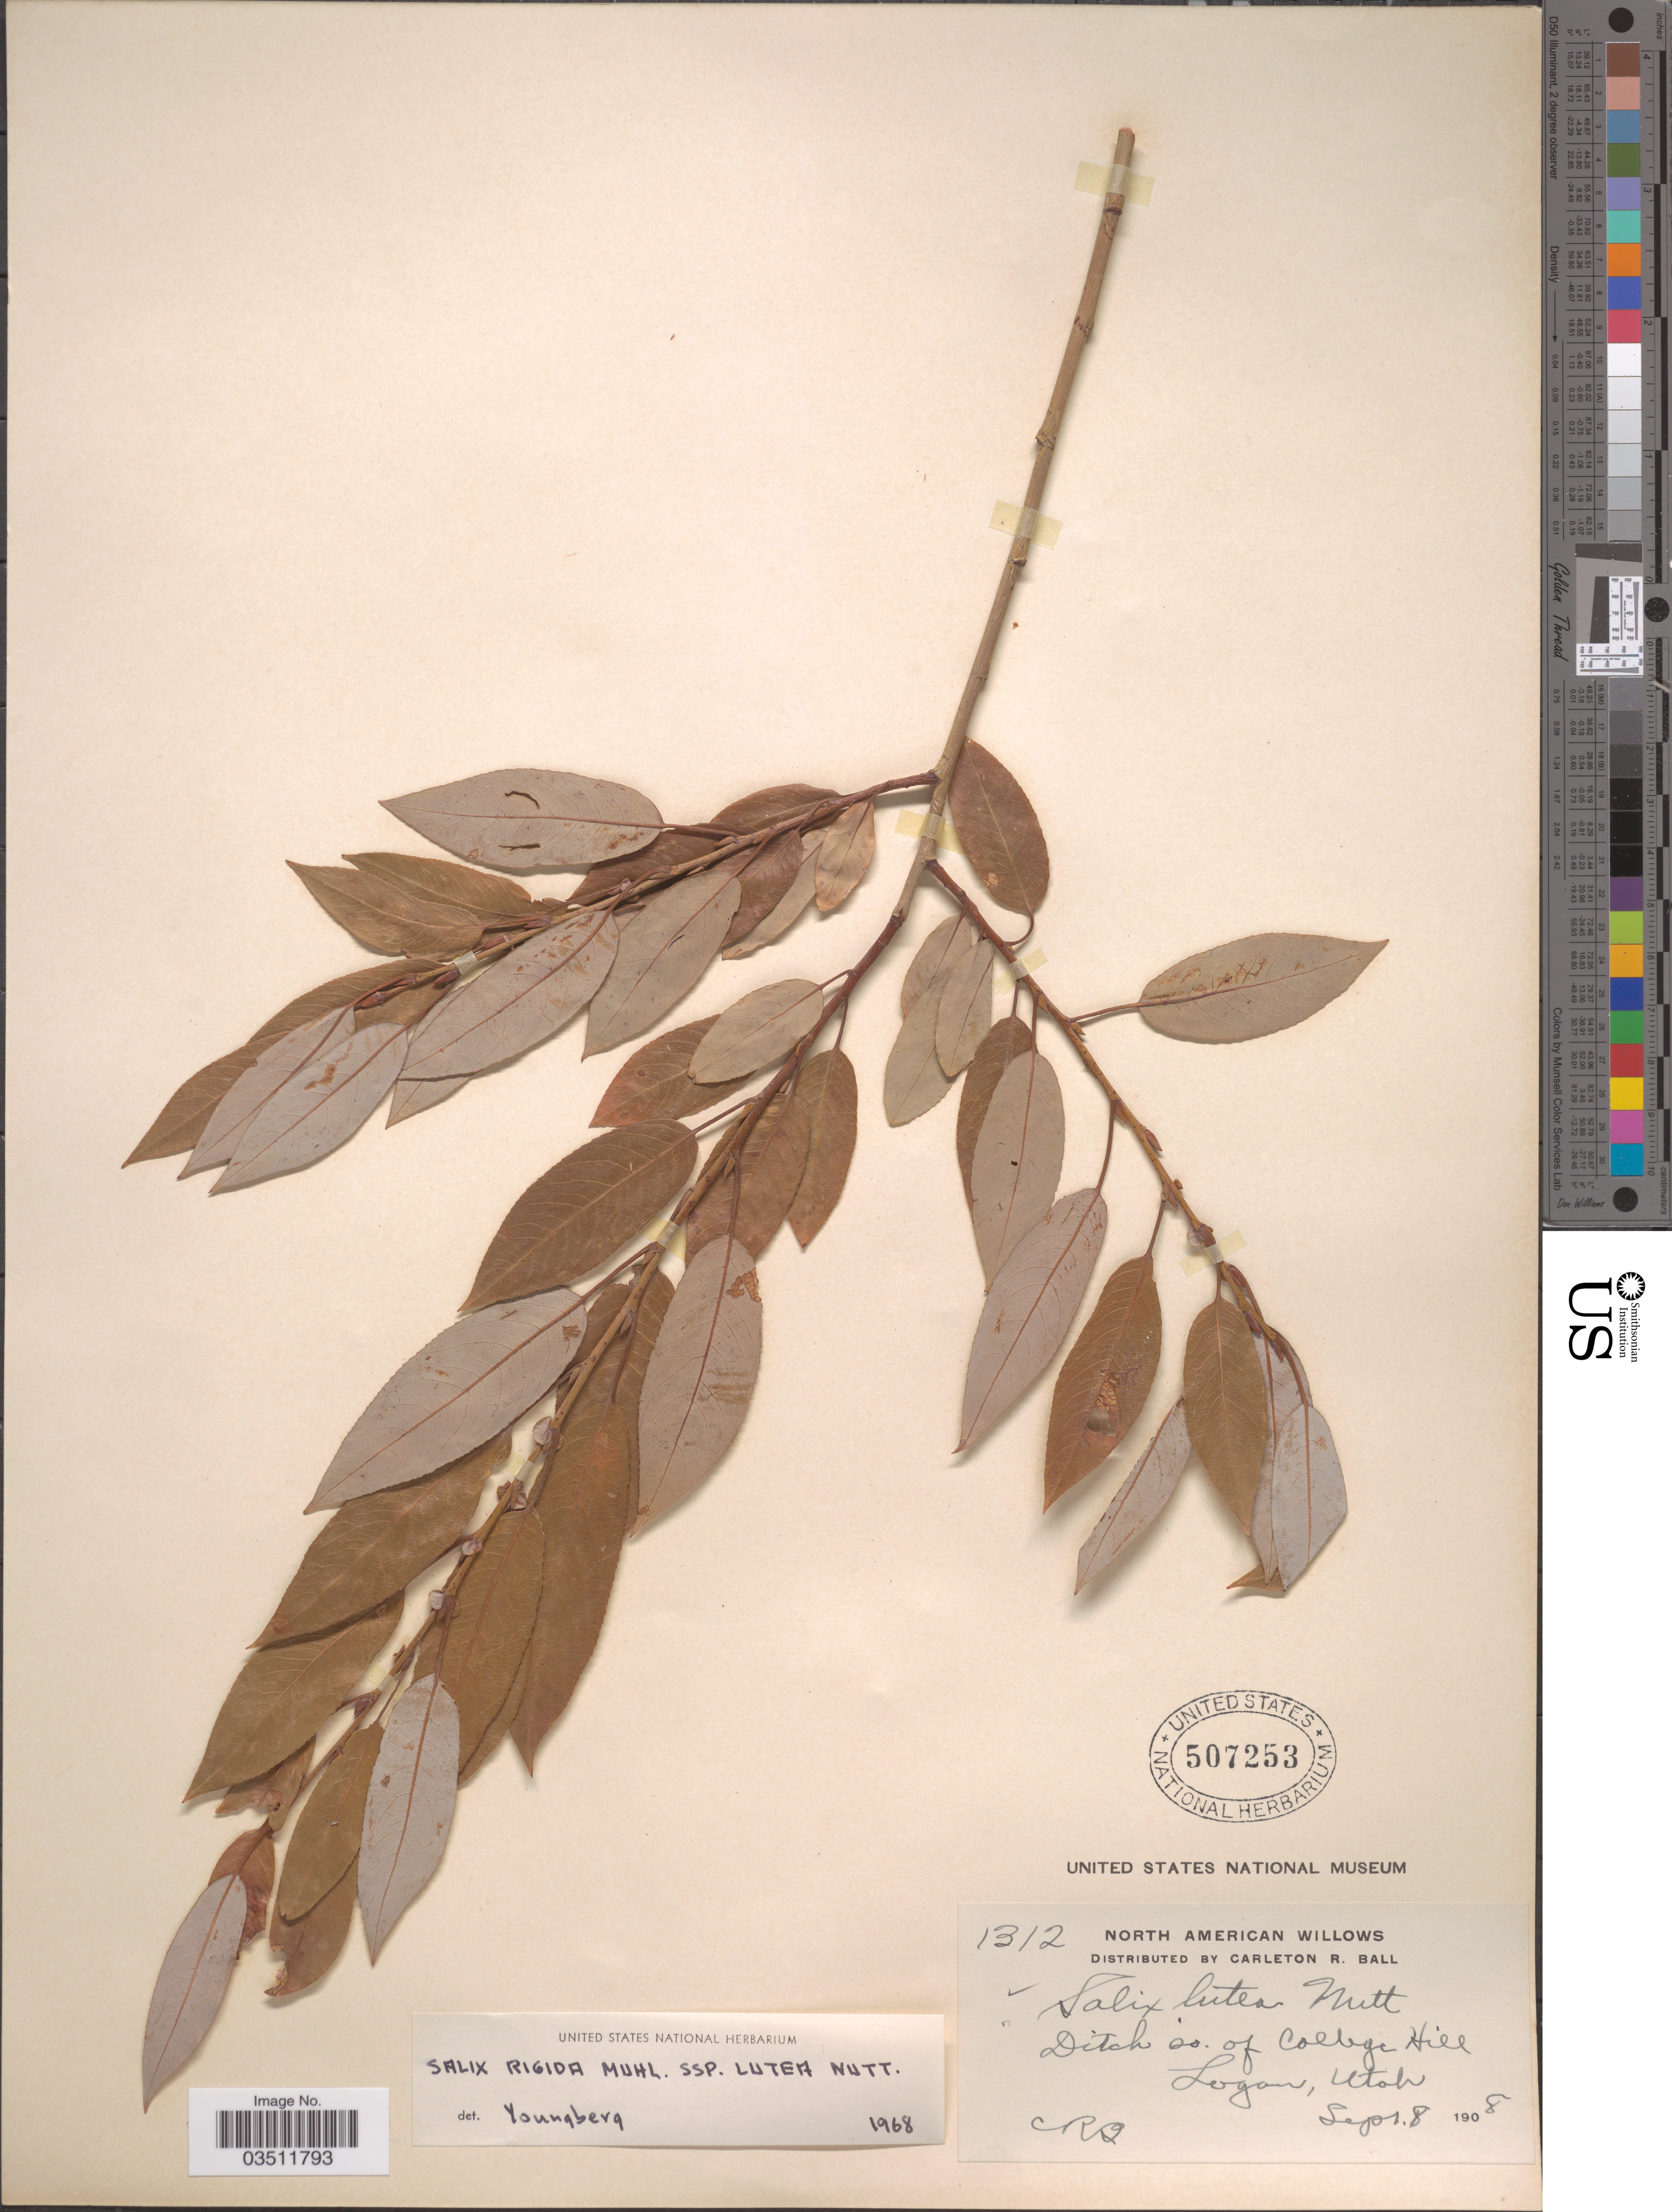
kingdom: Plantae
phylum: Tracheophyta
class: Magnoliopsida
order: Malpighiales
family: Salicaceae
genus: Salix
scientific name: Salix lutea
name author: Nutt.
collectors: C. R. Ball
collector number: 1312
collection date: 1908-09-08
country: United States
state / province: Utah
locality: Ditch so. of College Hill. Logan.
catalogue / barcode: US 507253